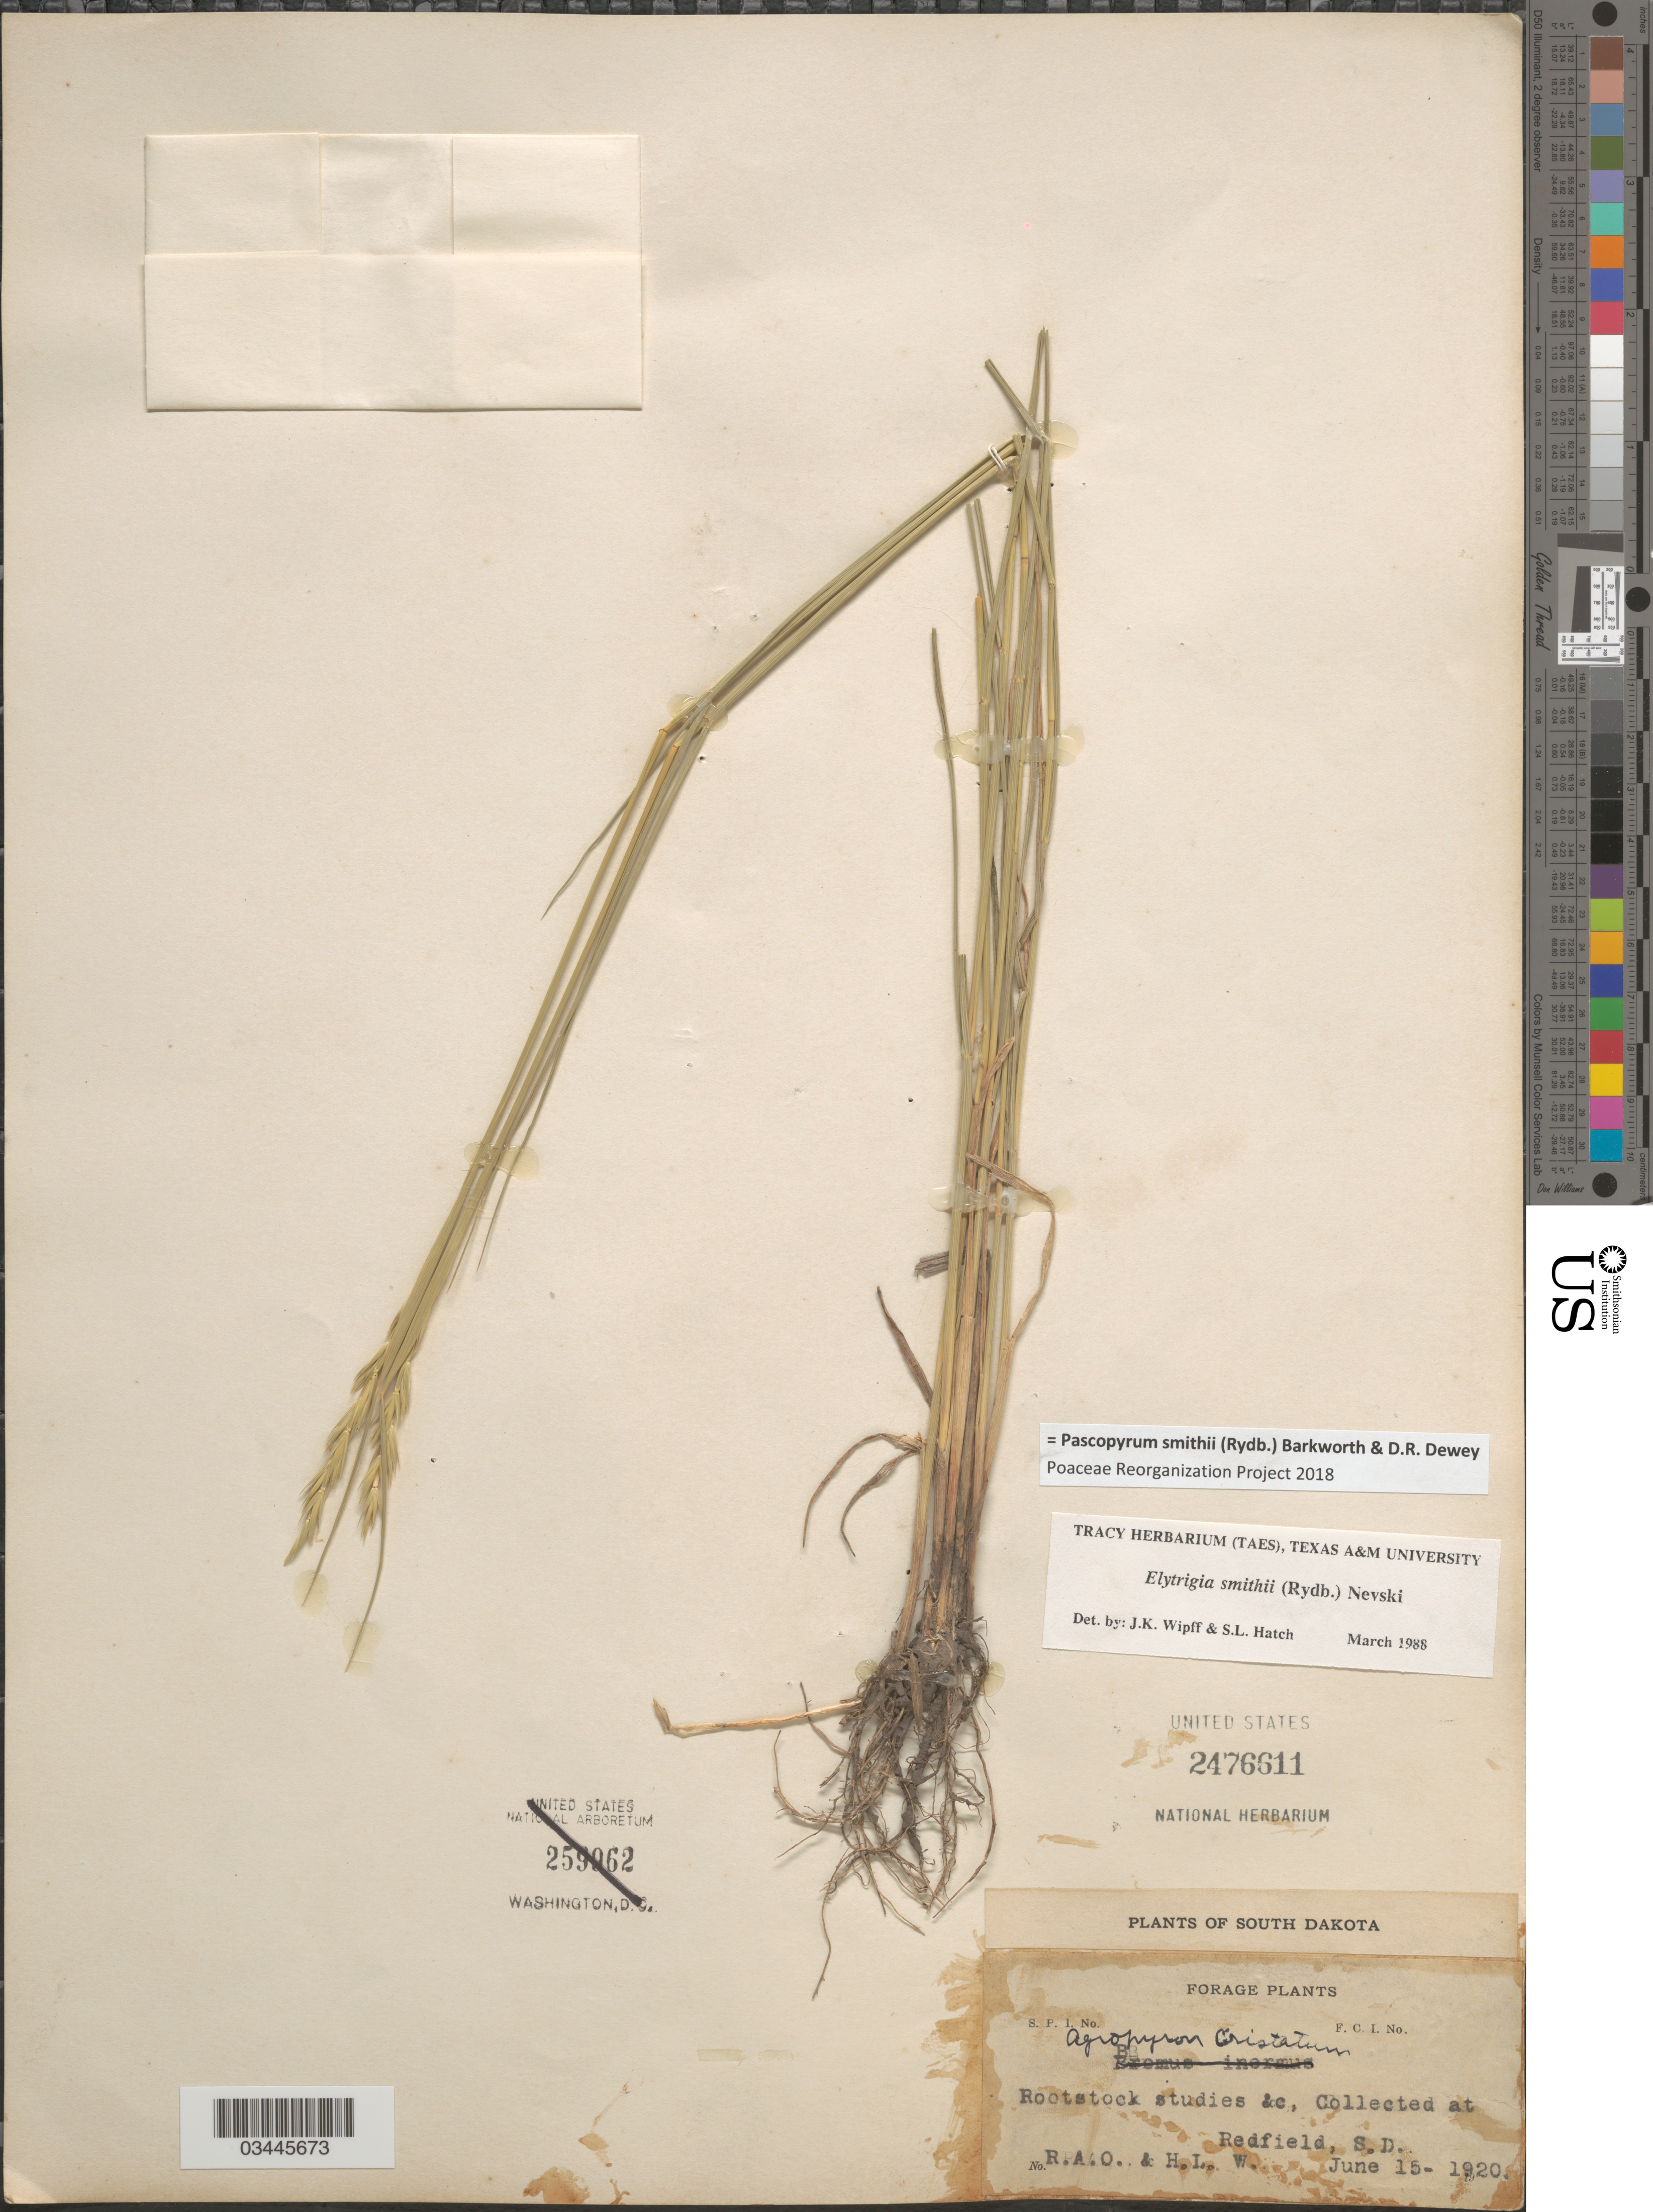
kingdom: Plantae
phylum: Tracheophyta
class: Liliopsida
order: Poales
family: Poaceae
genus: Pascopyrum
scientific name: Pascopyrum smithii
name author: (Rydb.) Barkworth & Dewey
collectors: R. A. O. & H. L. W.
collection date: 1920-06-15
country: United States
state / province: South Dakota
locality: Redfield.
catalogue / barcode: US 2476611